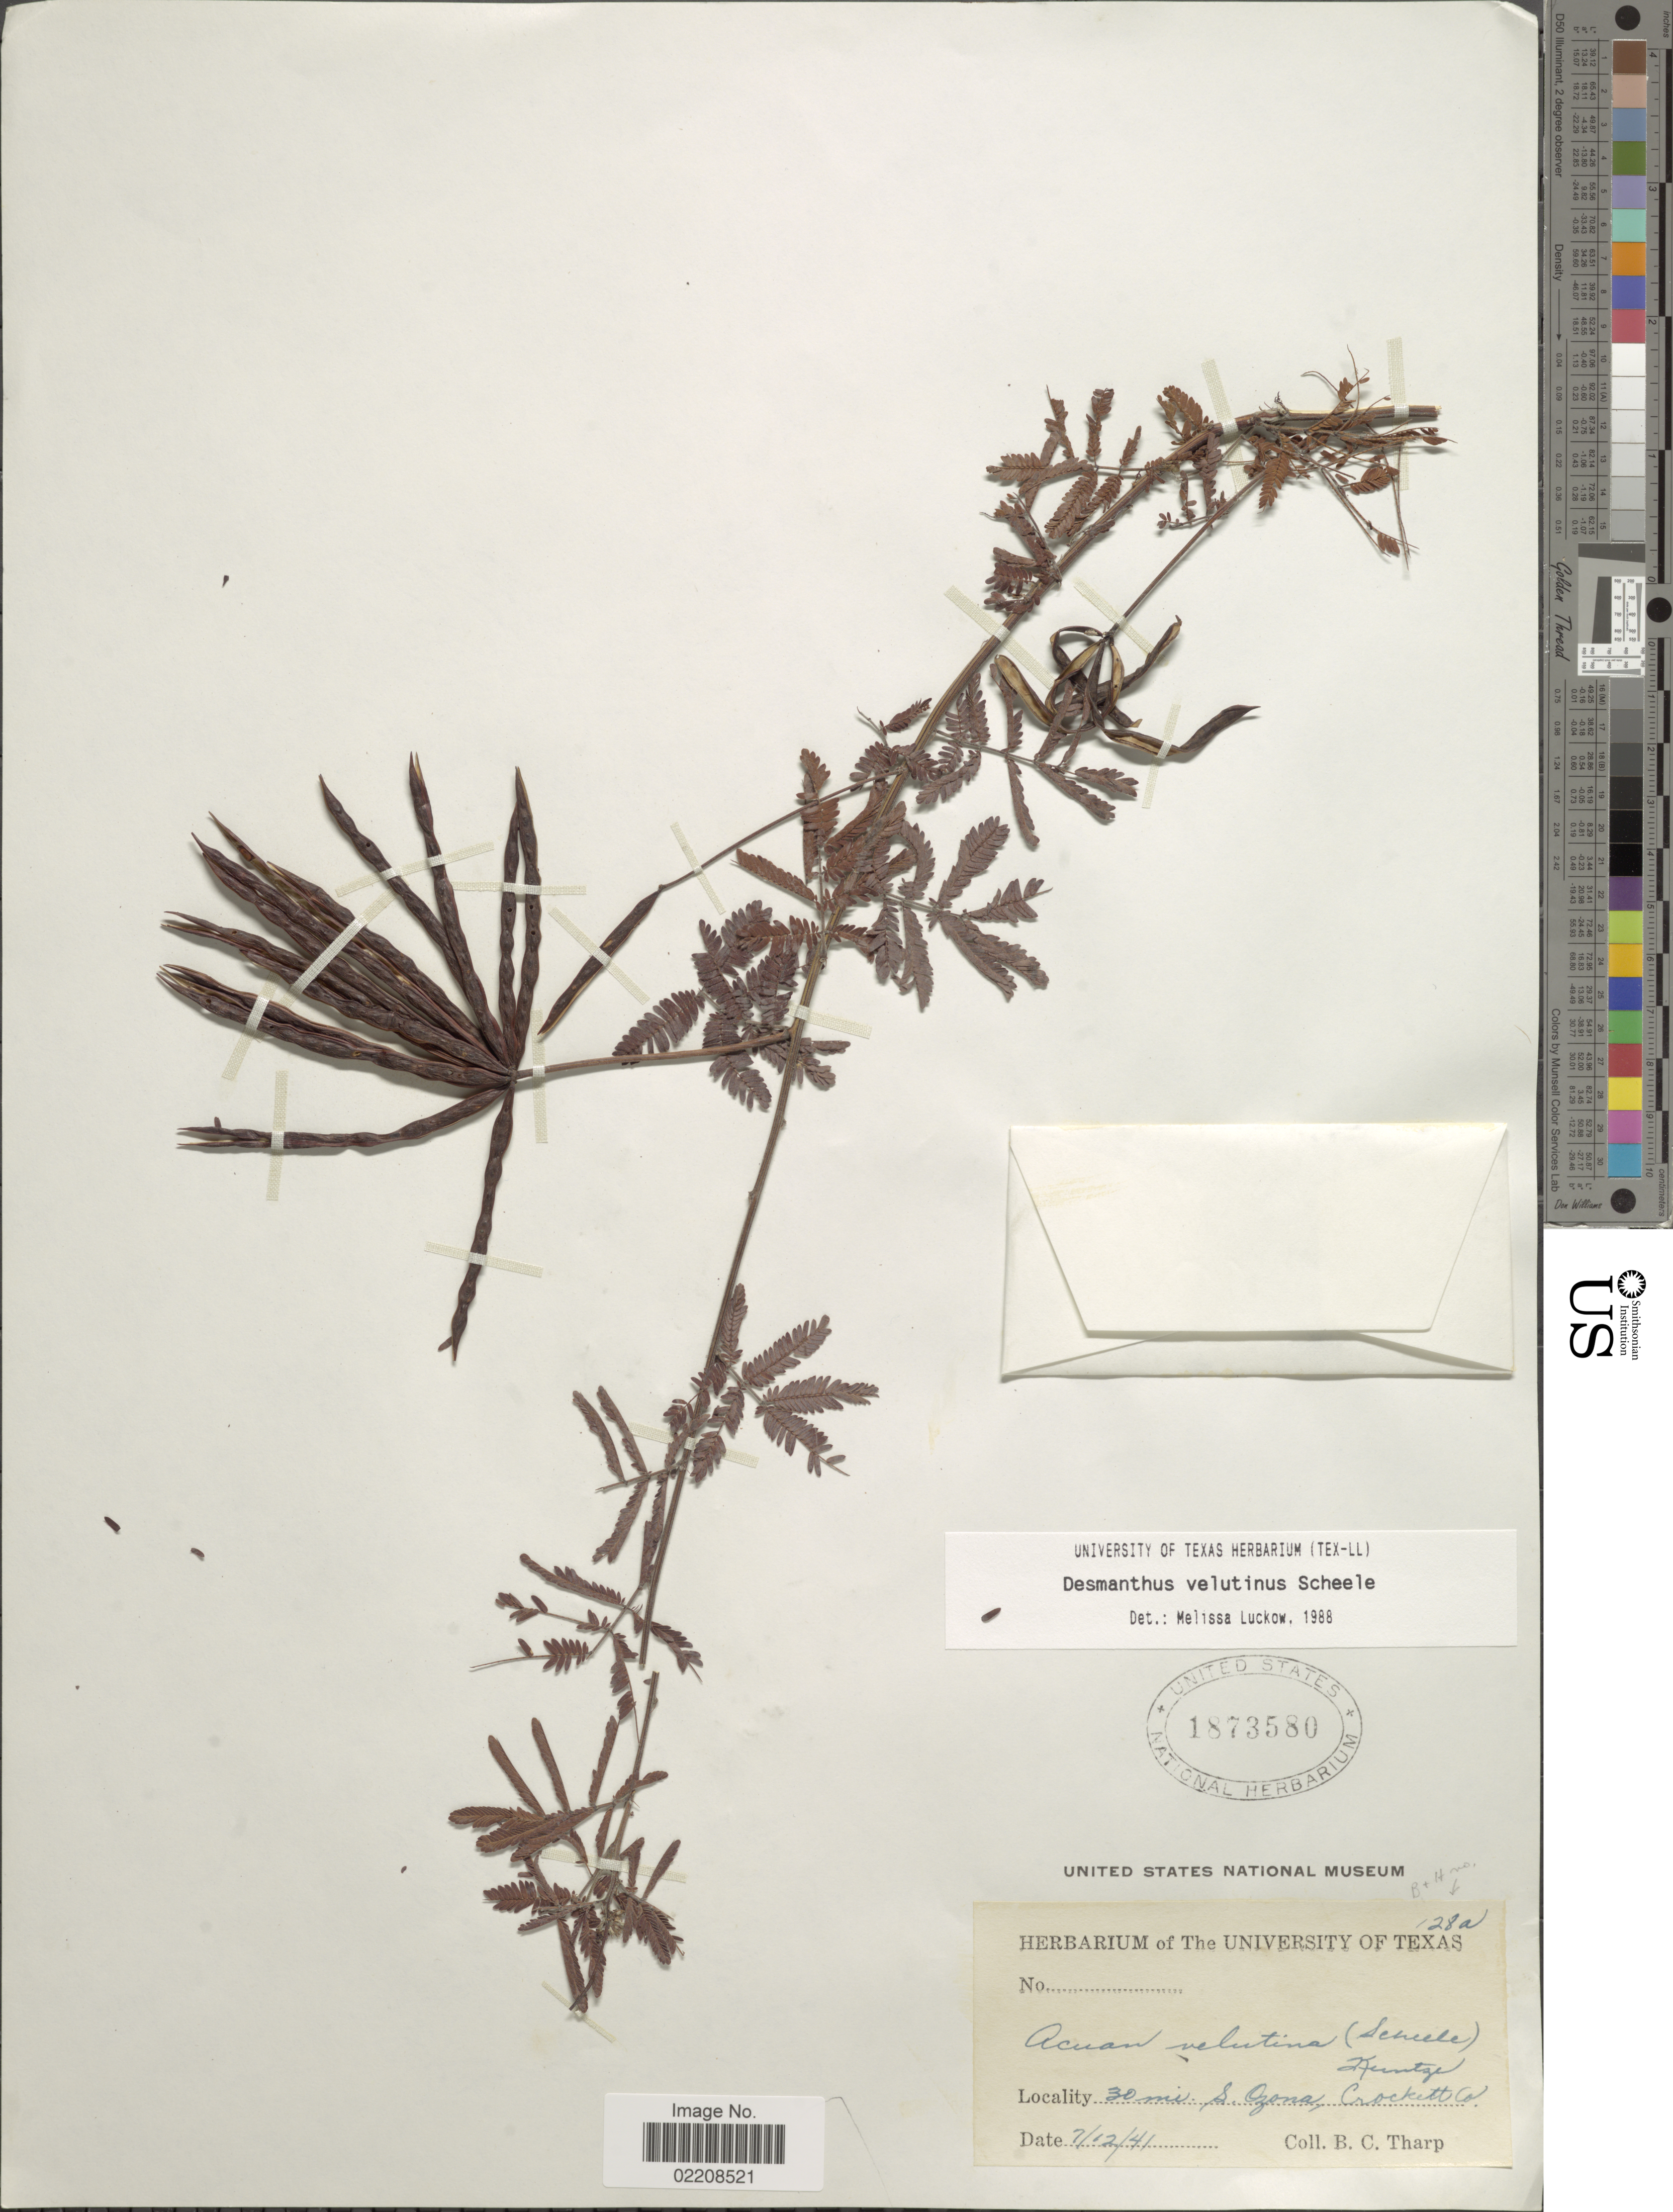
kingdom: Plantae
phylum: Tracheophyta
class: Magnoliopsida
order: Fabales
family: Fabaceae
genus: Desmanthus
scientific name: Desmanthus velutinus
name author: Scheele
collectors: B. C. Tharp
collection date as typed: Transcribed d/m/y: 12/7/41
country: United States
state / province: Texas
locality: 30 mi. S. Ozona, Crockett Co.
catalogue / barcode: US 1873580